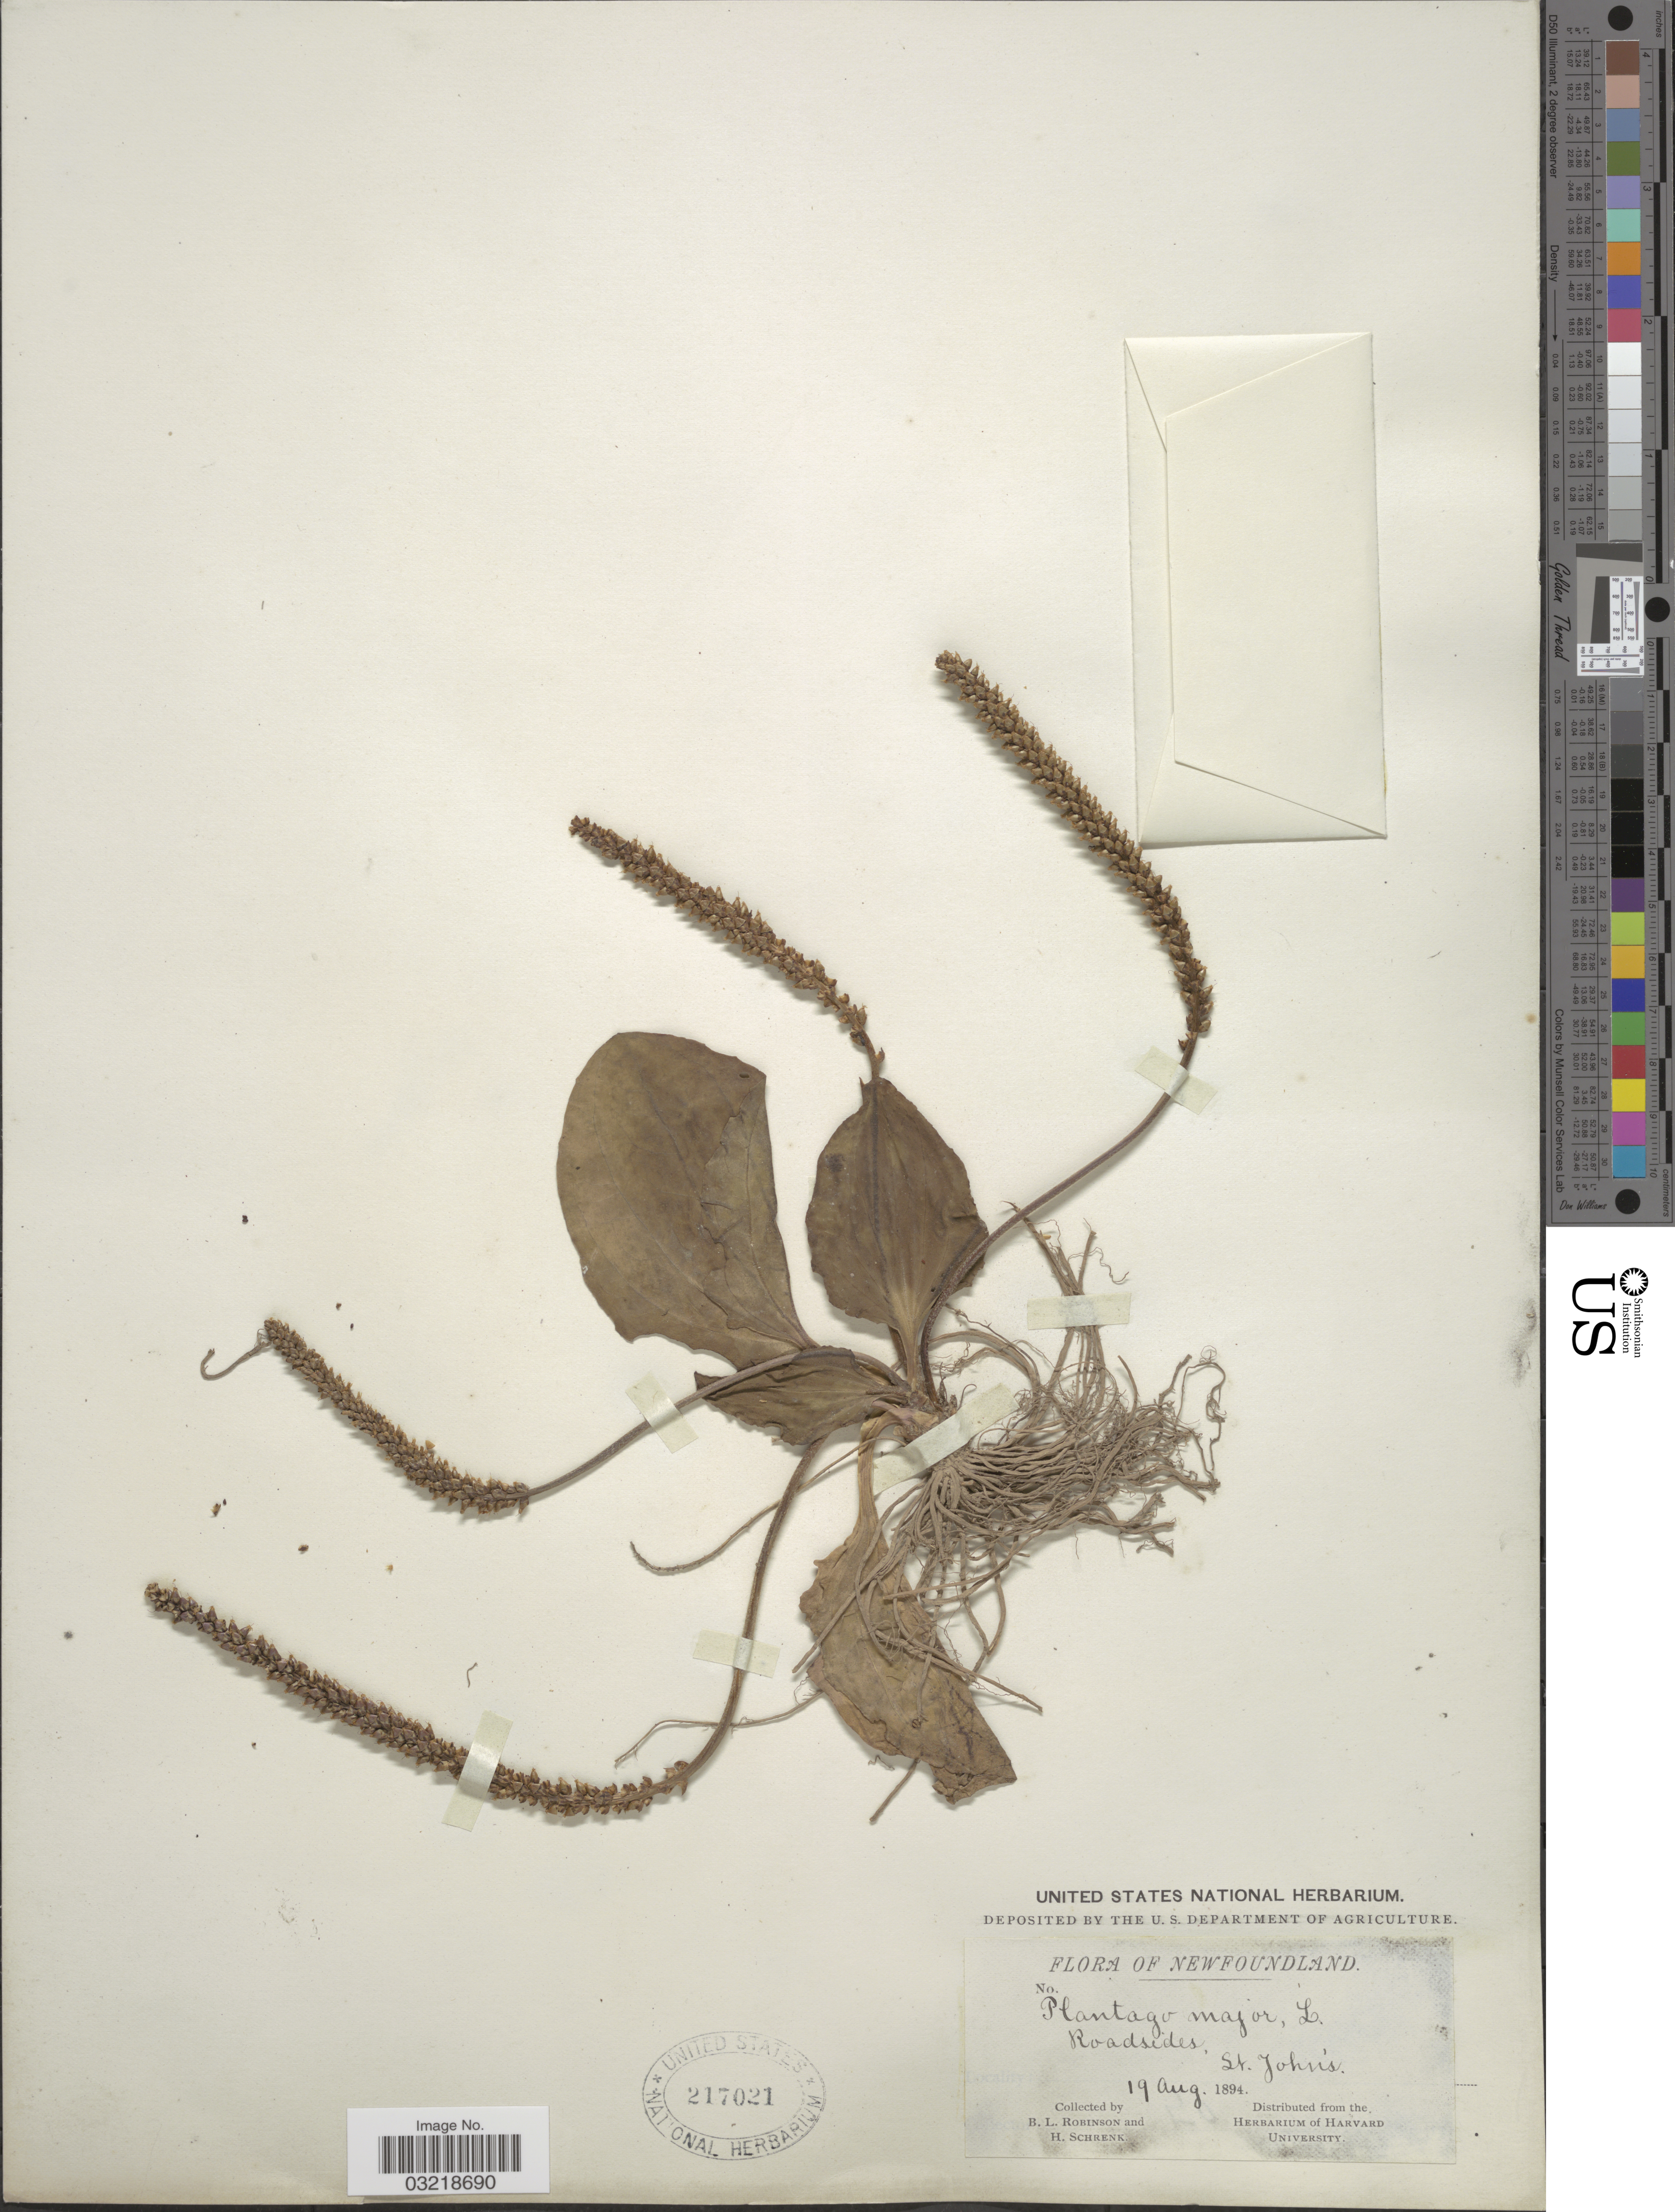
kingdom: Plantae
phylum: Tracheophyta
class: Magnoliopsida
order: Lamiales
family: Plantaginaceae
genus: Plantago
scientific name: Plantago major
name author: L.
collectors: B. L. Robinson & H. Schrenk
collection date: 1894-08-19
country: Canada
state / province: Newfoundland and Labrador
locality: Roadsides, St. John's.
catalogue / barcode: US 217021